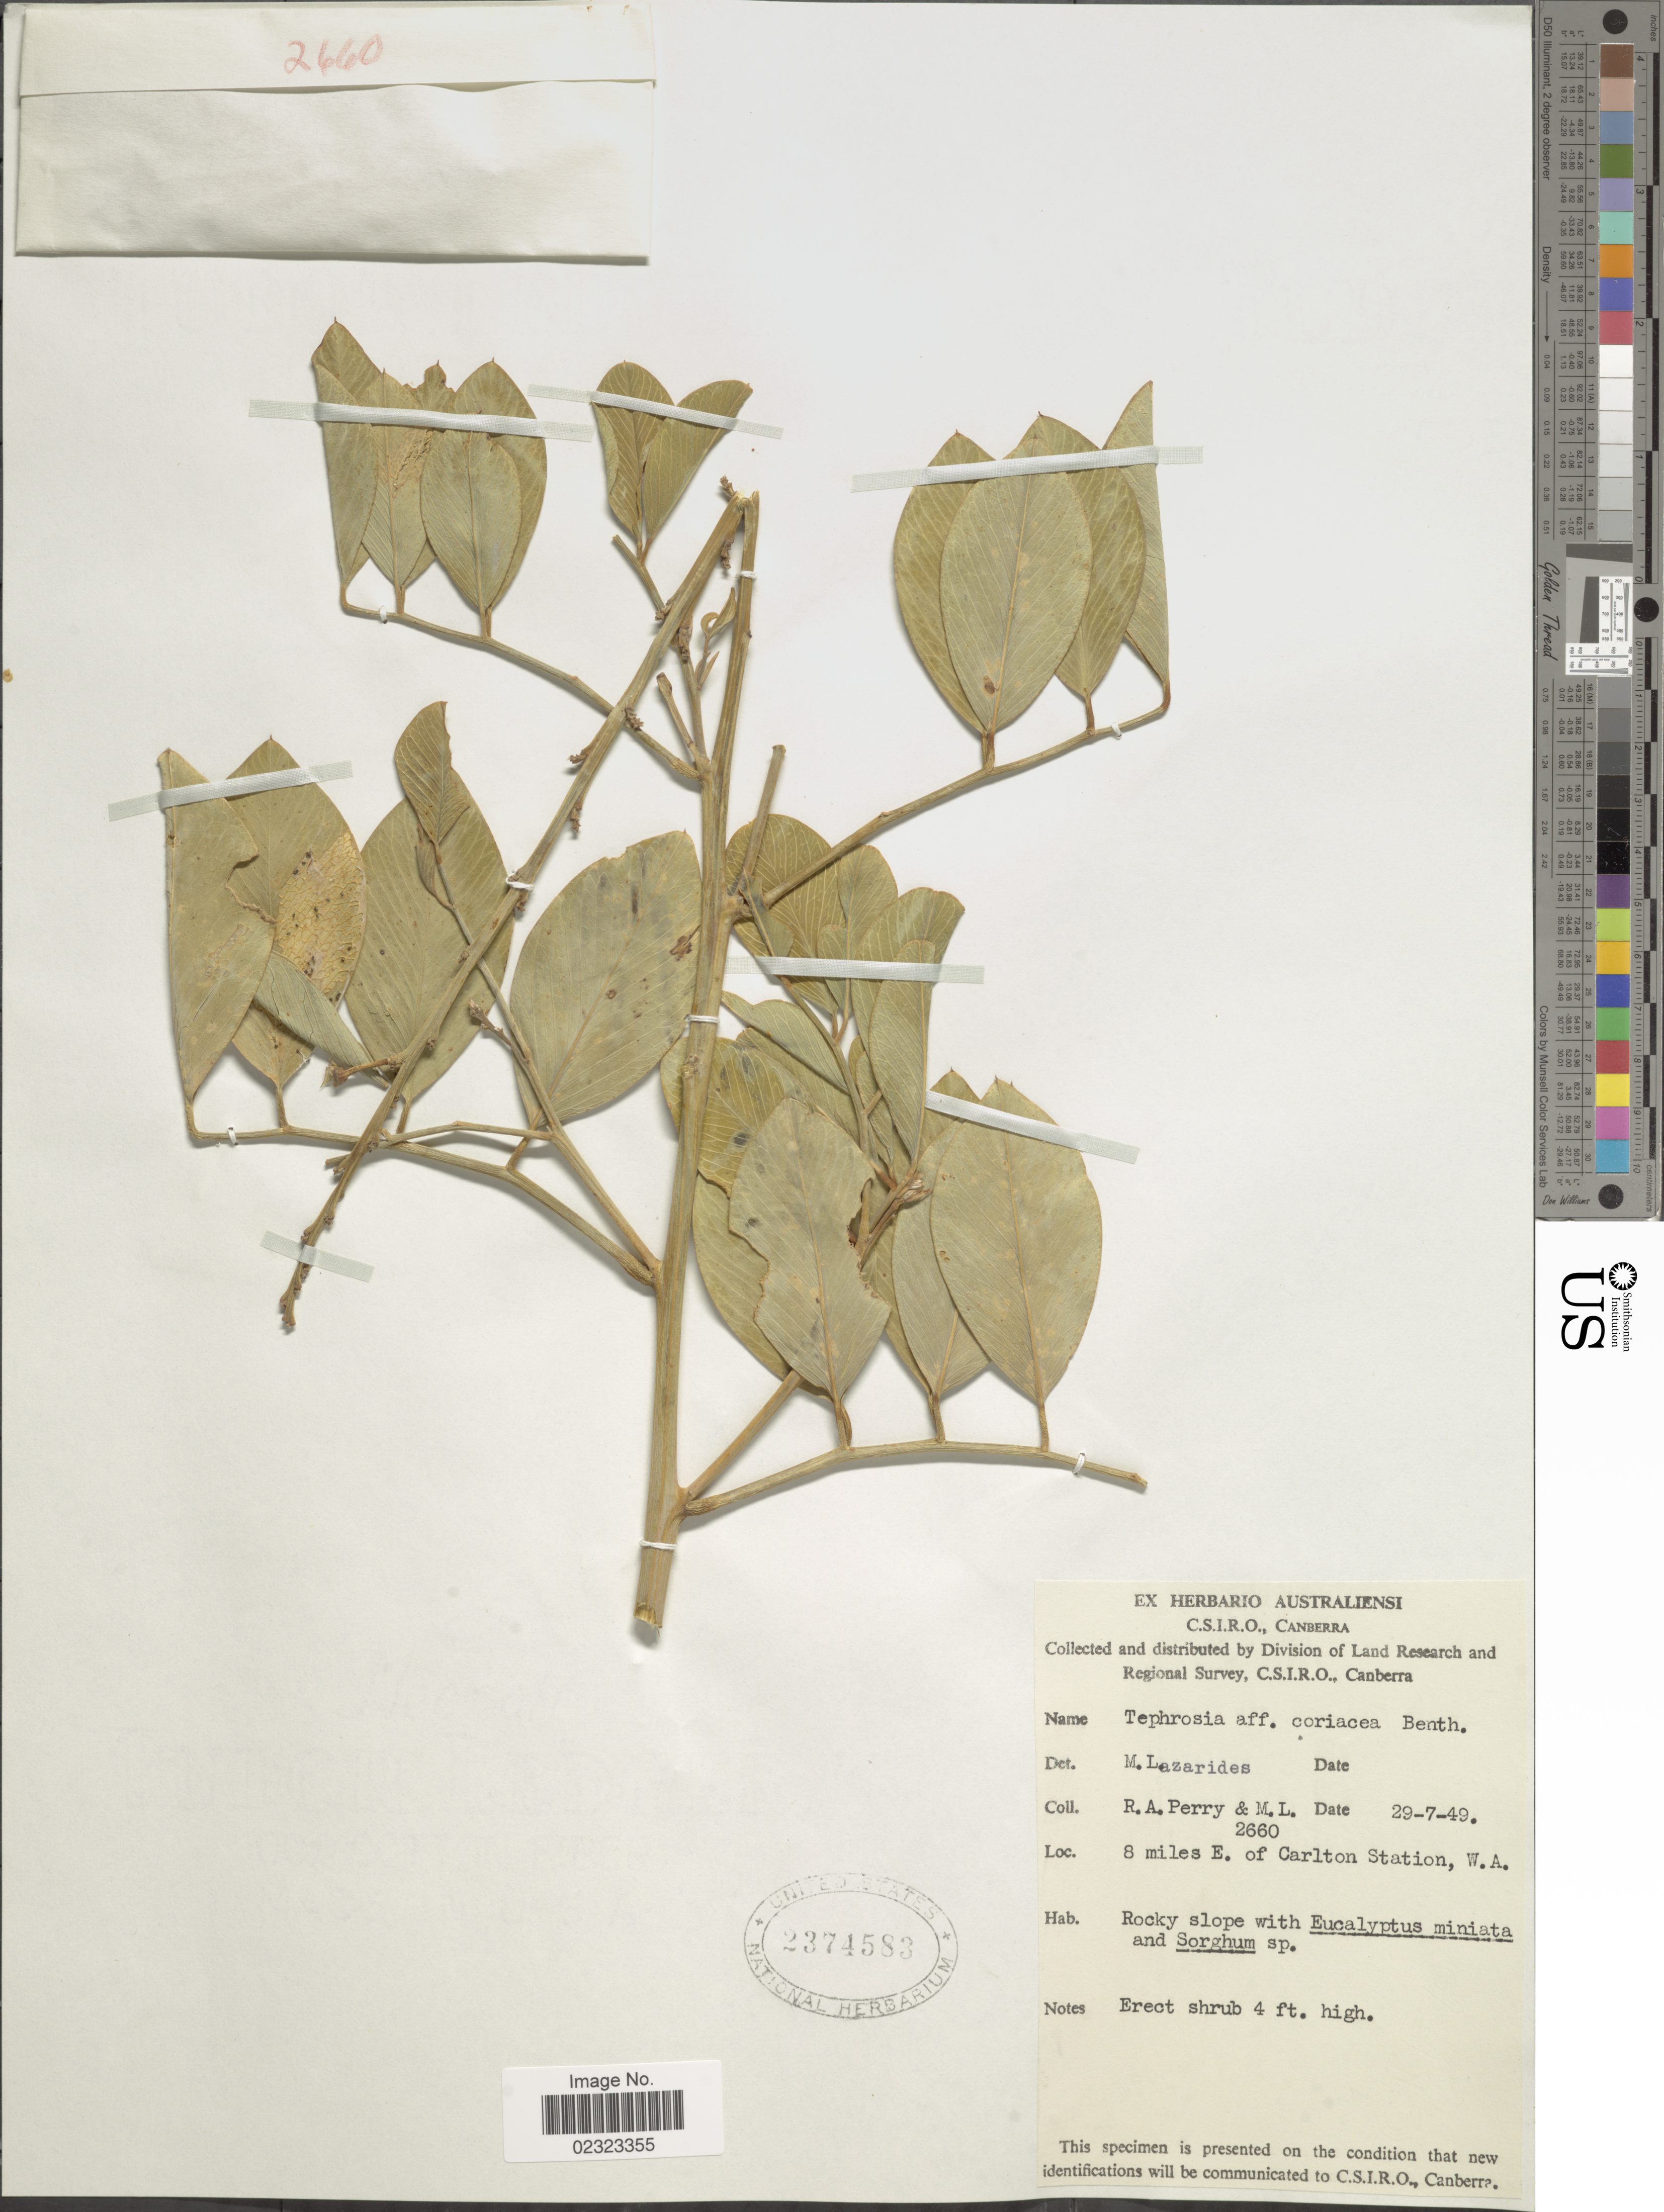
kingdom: Plantae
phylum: Tracheophyta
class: Magnoliopsida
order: Fabales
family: Fabaceae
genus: Tephrosia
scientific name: Tephrosia coriacea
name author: Benth.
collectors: Perry, R. A. & M. L.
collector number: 2660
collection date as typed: Transcribed d/m/y: 29/7/49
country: Australia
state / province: Western Australia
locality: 8 miles E. of Carlton Station, rocky slope.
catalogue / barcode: US 2374583